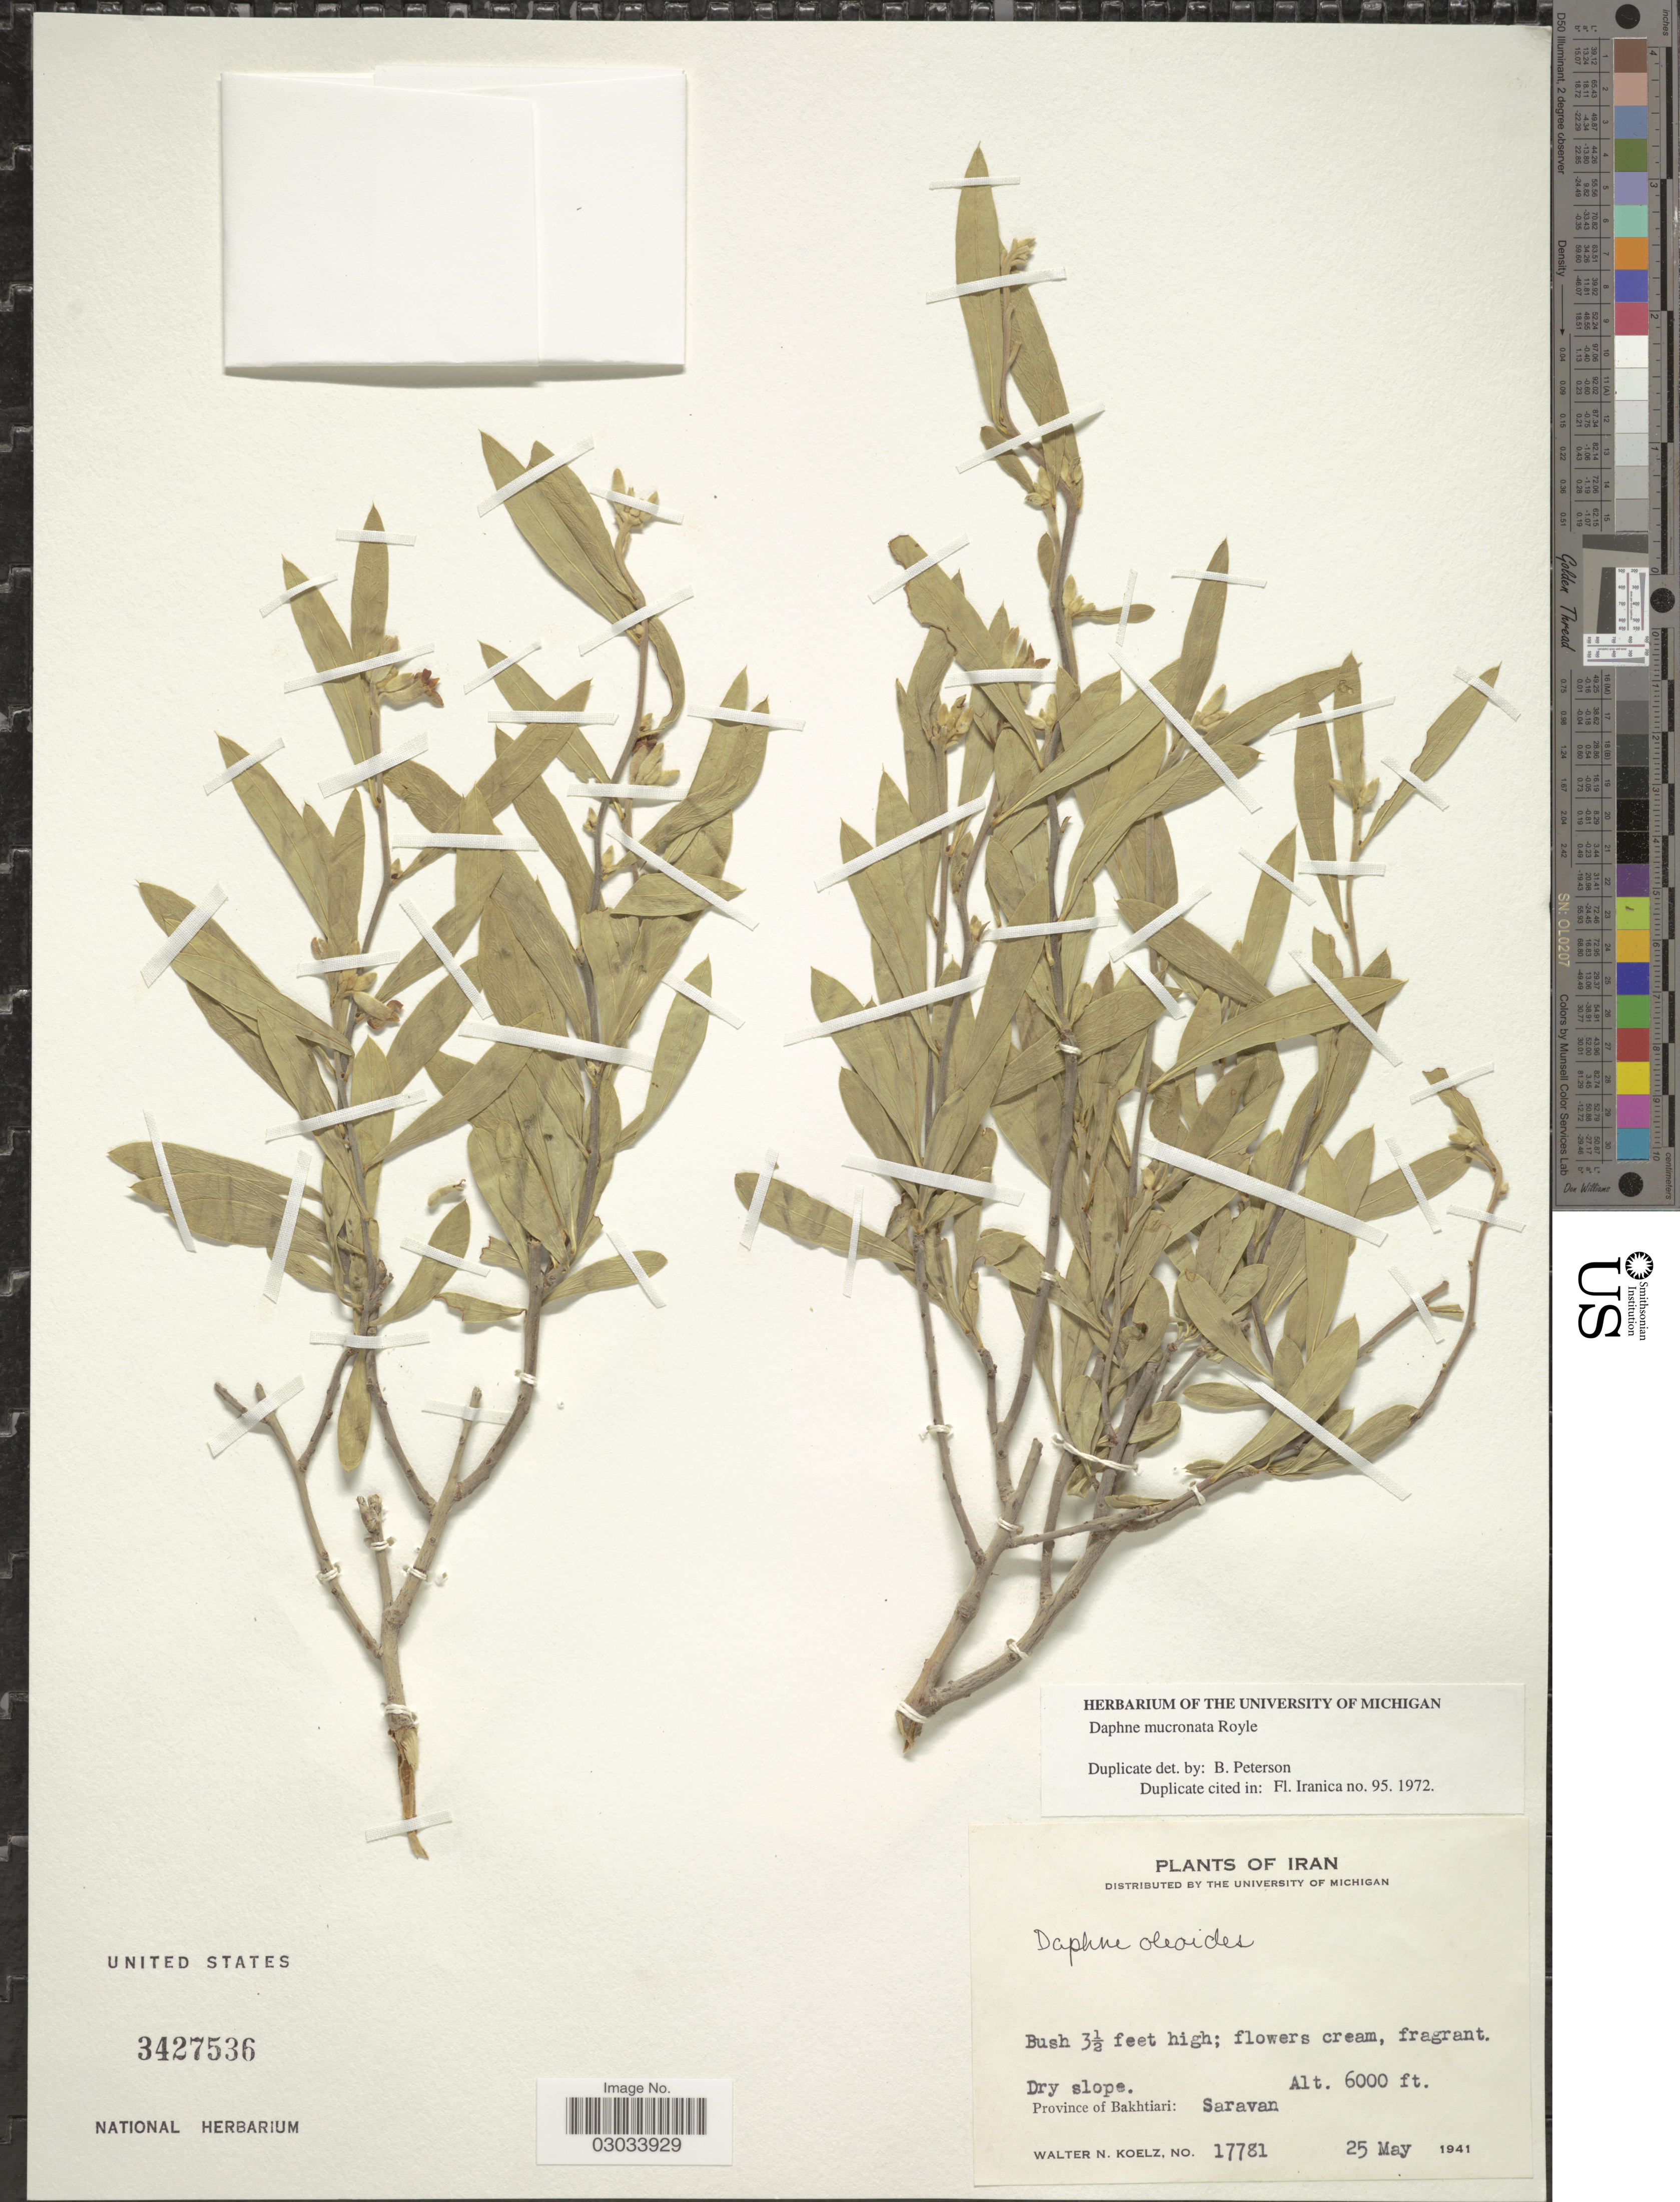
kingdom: Plantae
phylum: Tracheophyta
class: Magnoliopsida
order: Malvales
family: Thymelaeaceae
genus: Daphne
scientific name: Daphne mucronata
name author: Royle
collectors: W. N. Koelz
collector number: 17781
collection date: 1941-05-25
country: Iran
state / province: Chahar Mahaal and Bakhtiari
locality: Province of Bakhtiari: Saravan.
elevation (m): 1829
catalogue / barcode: US 3427536